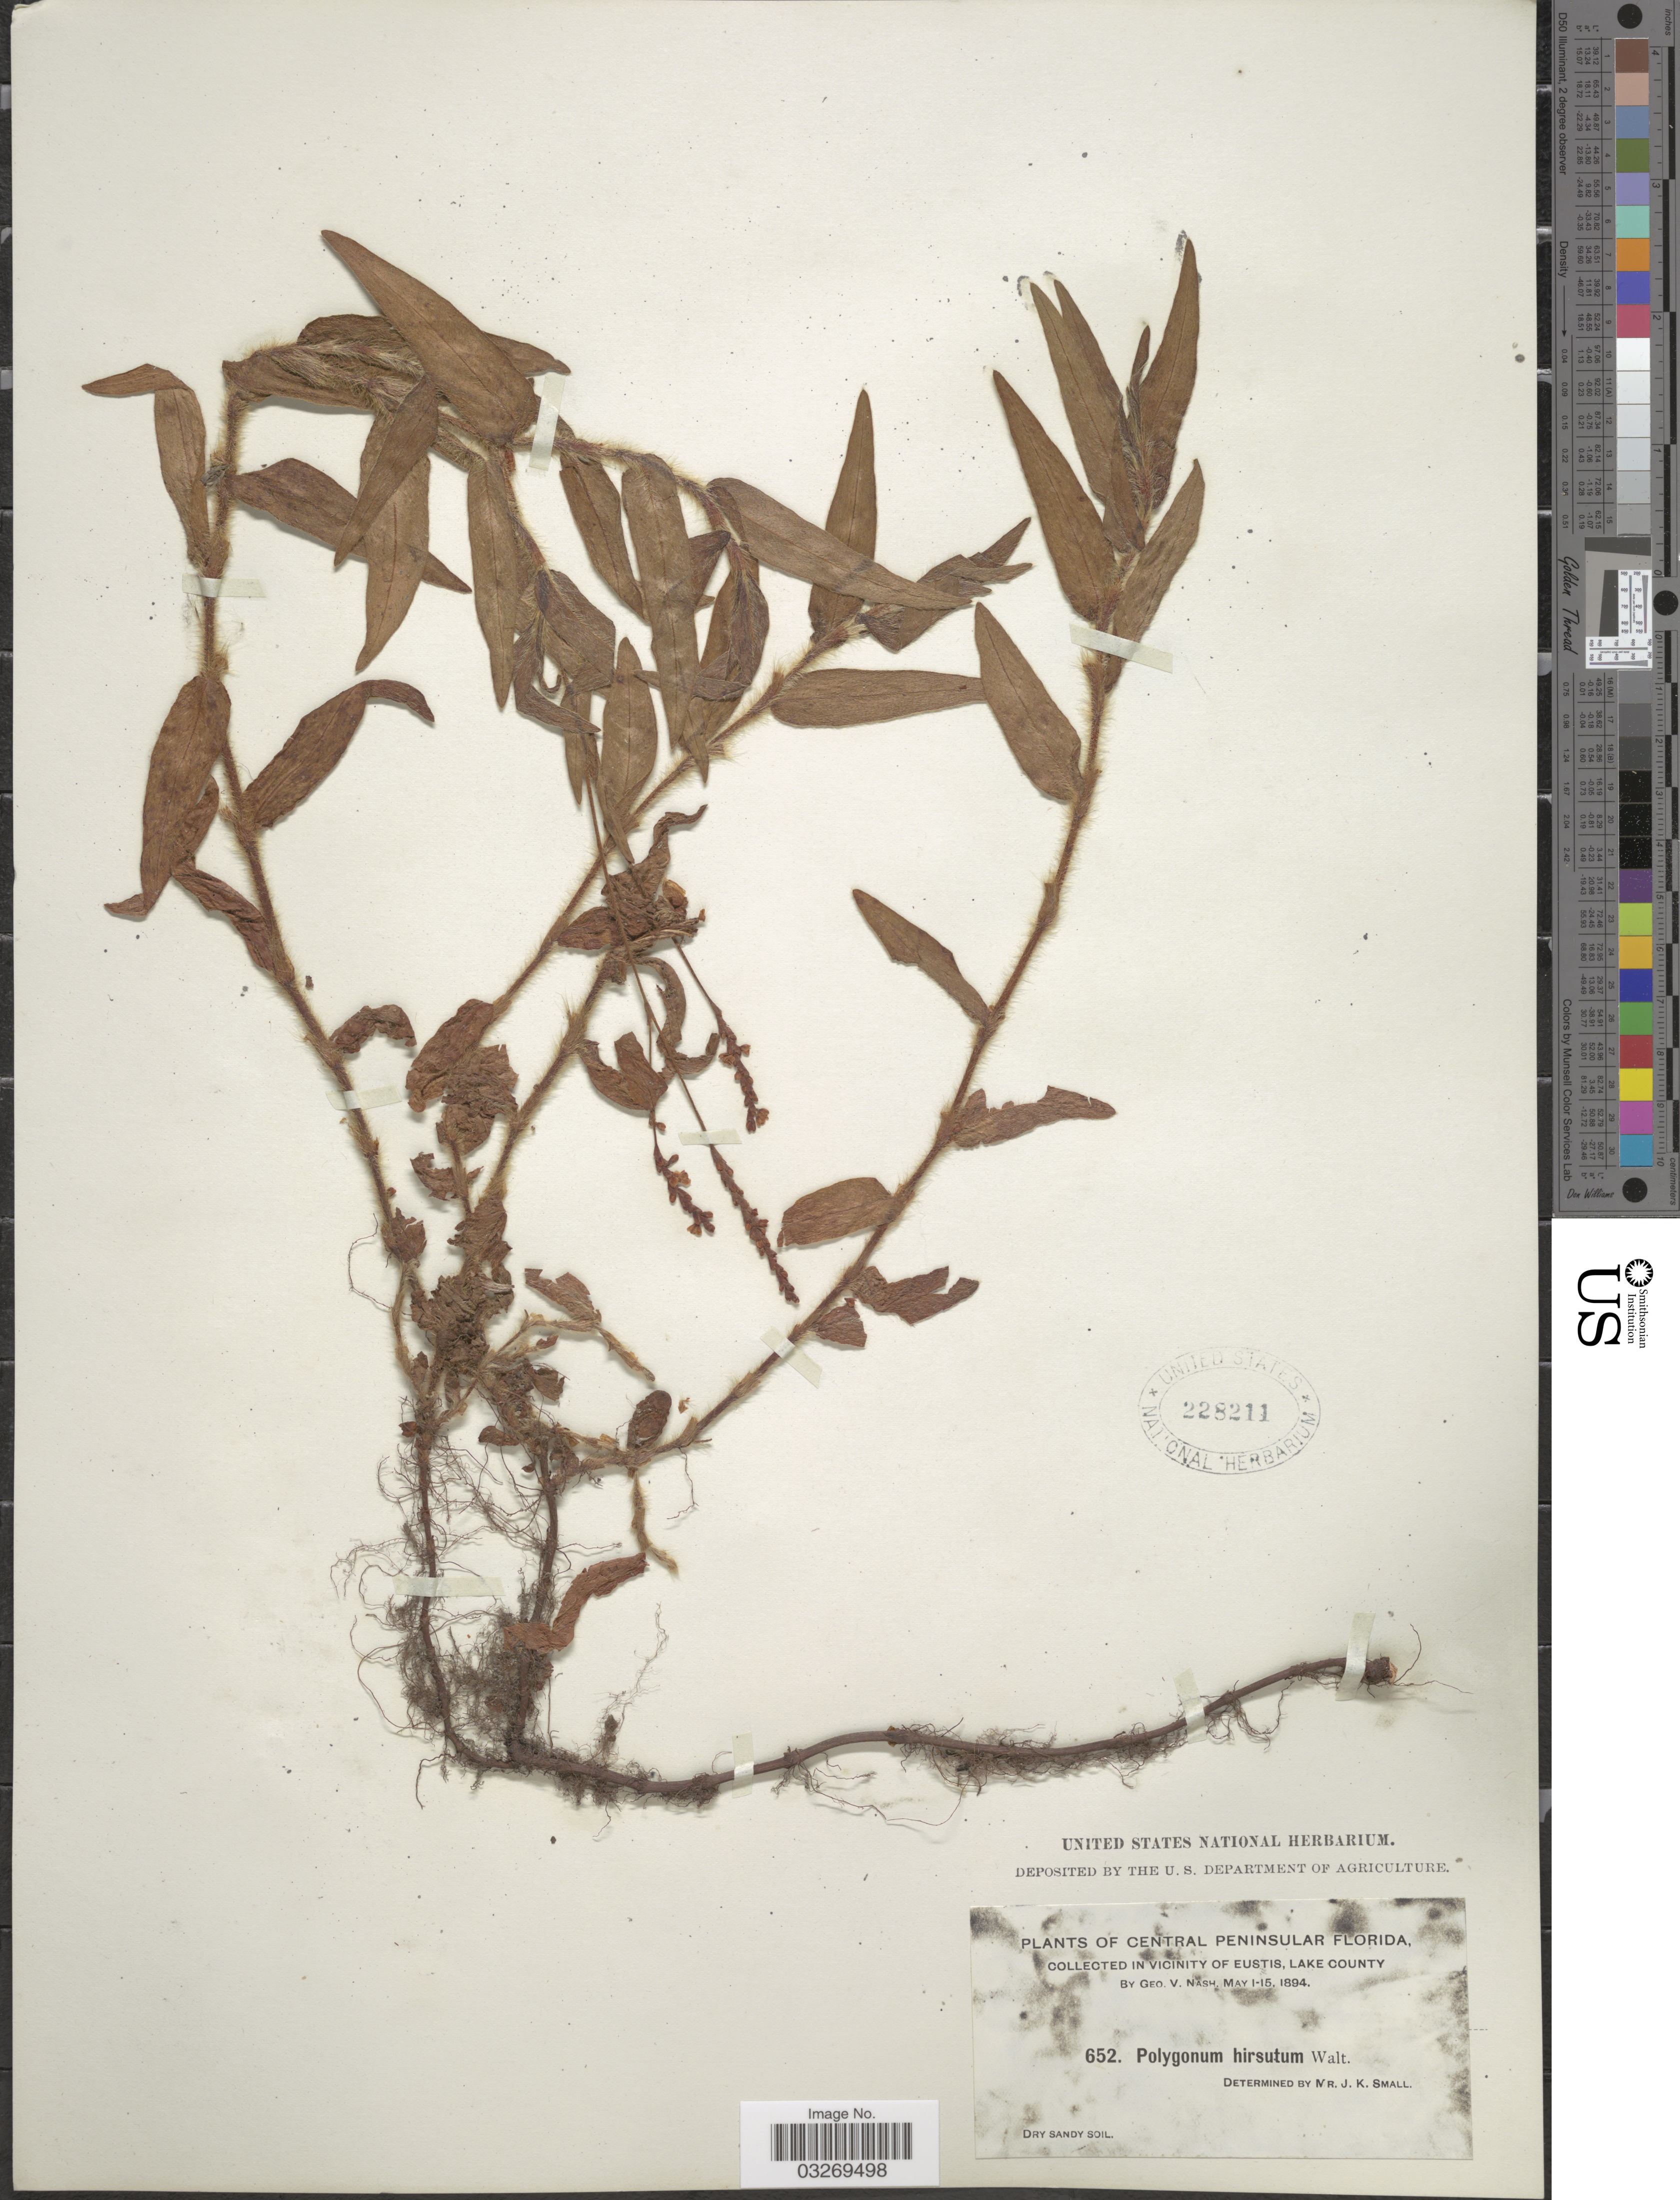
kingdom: Plantae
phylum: Tracheophyta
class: Magnoliopsida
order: Caryophyllales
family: Polygonaceae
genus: Persicaria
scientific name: Persicaria hirsuta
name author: (Walter) Small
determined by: Atha, D. E.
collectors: G. V. Nash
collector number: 652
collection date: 1894-05-01/1894-05-15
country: United States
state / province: Florida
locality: Central Peninsular Florida, In Vicinity of Eustis, Lake County.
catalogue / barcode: US 228211